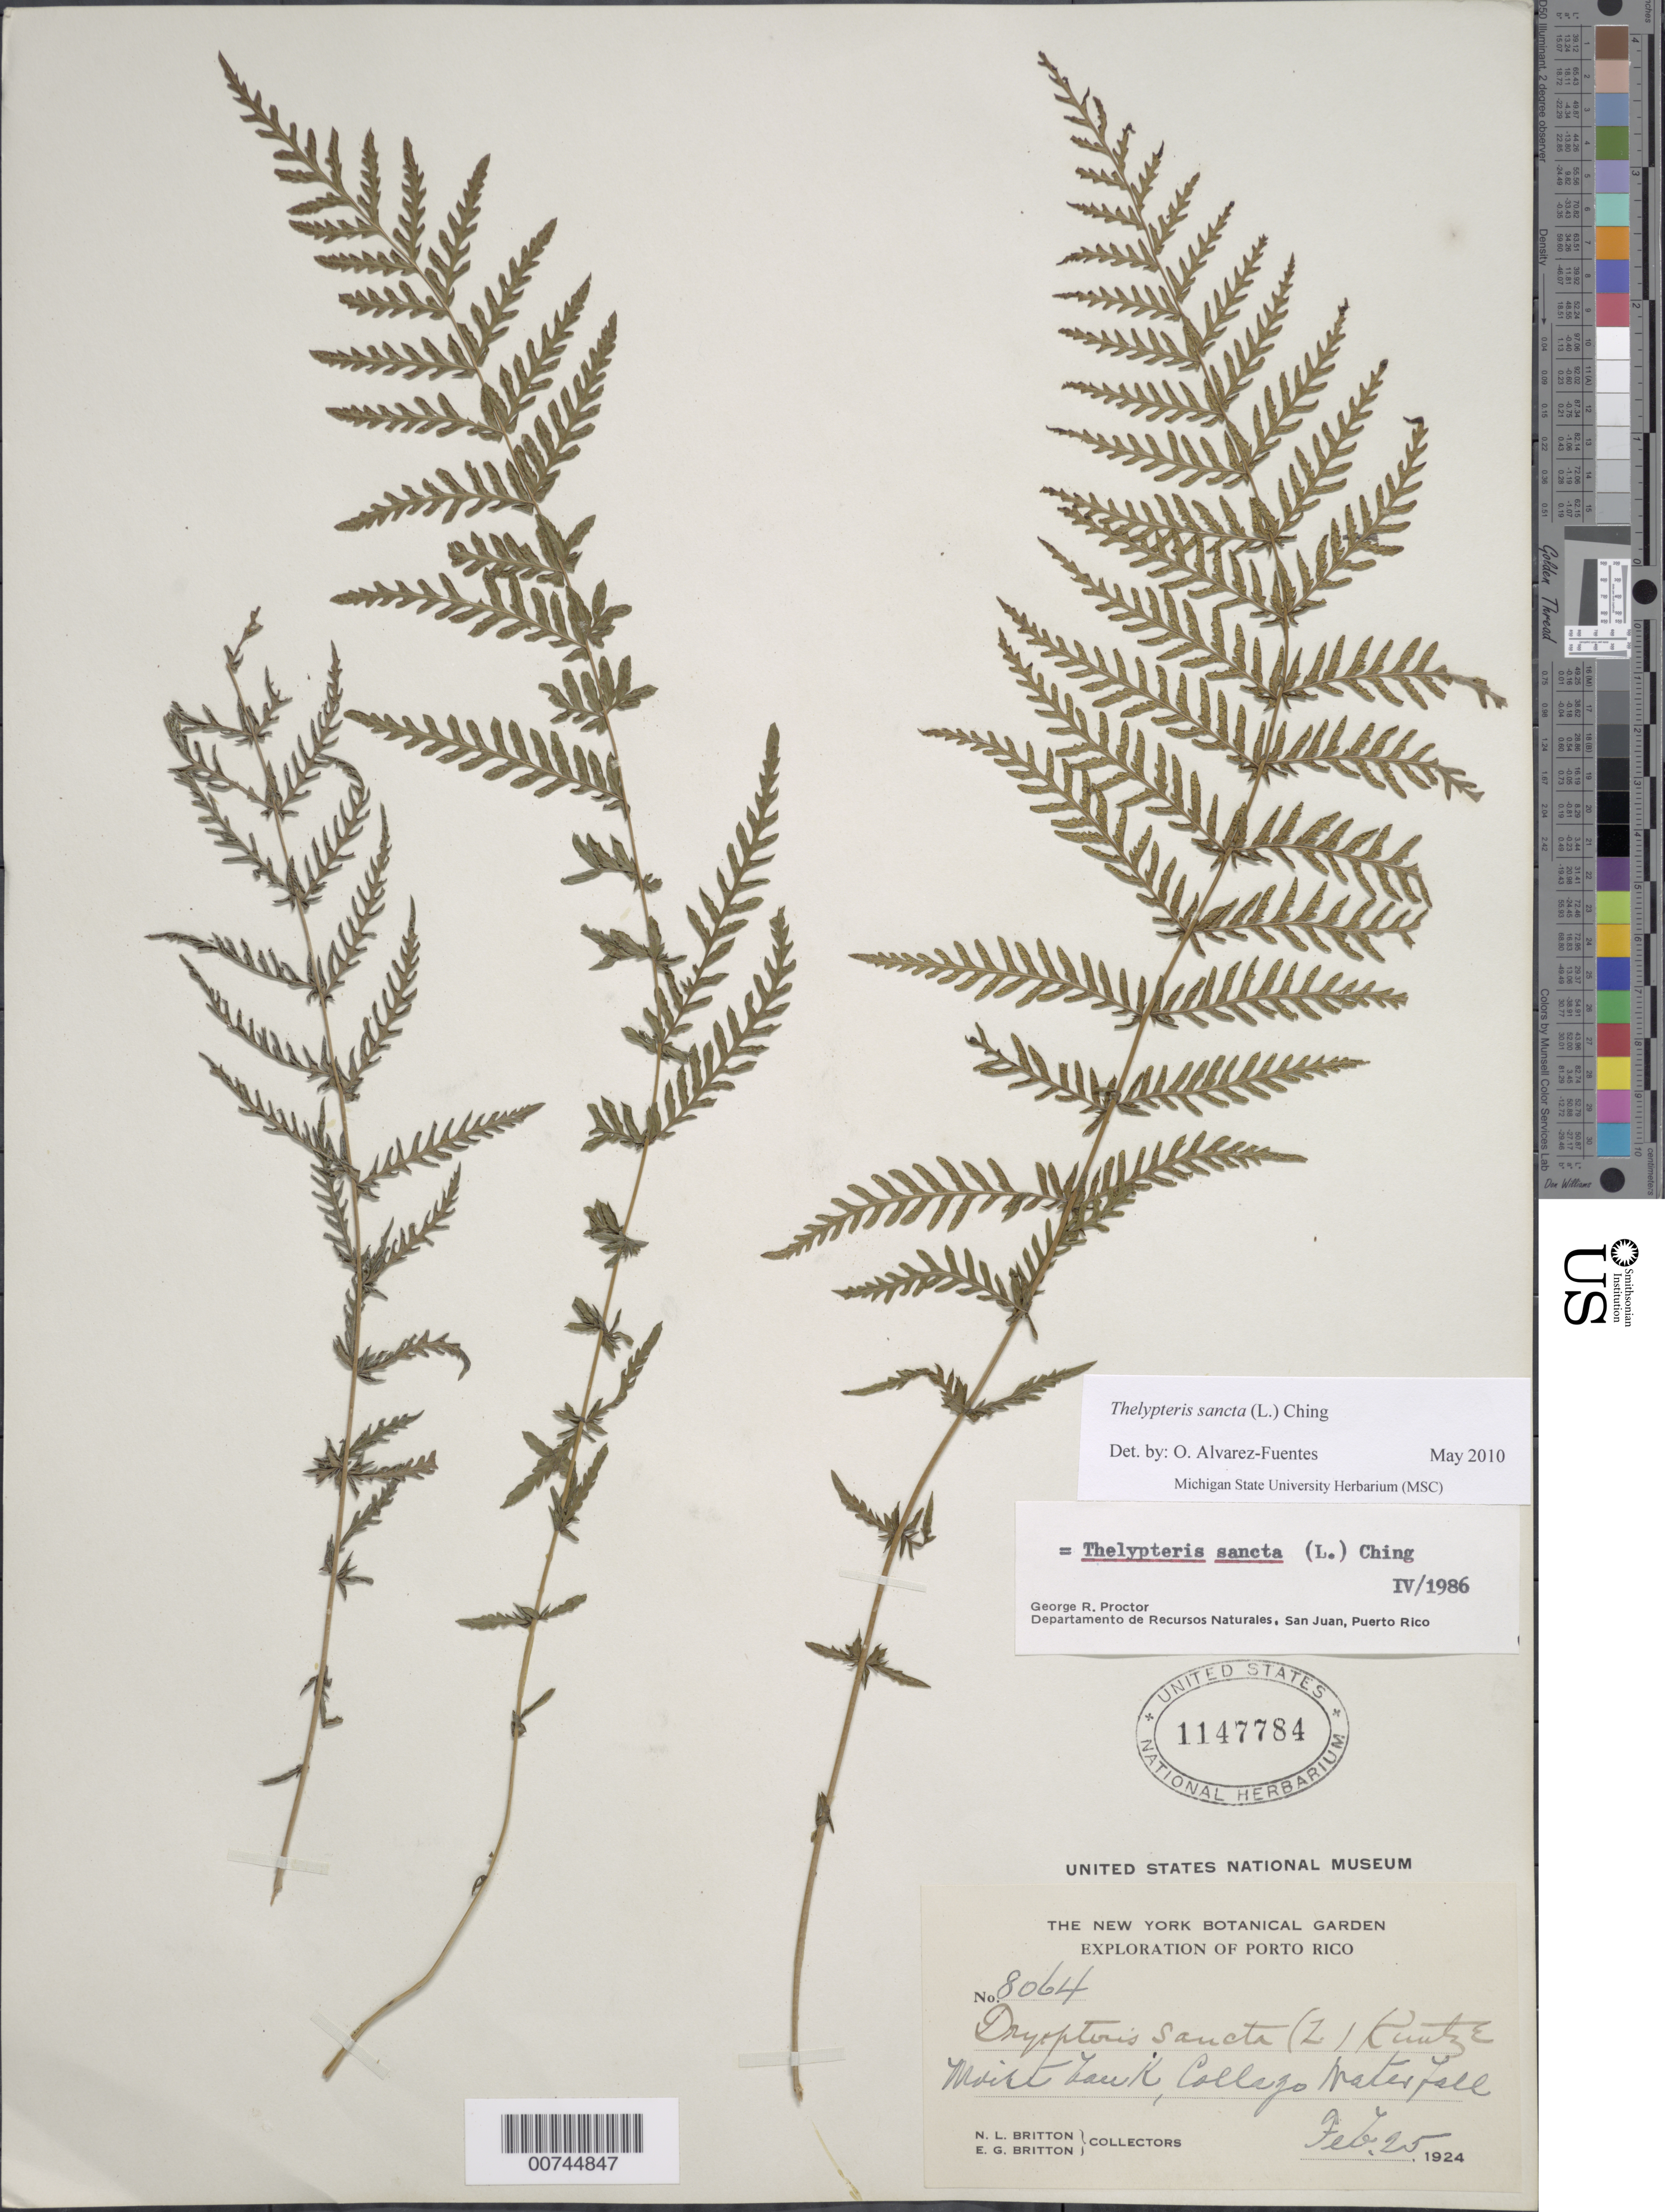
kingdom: Plantae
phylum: Tracheophyta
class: Polypodiopsida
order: Polypodiales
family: Thelypteridaceae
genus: Amauropelta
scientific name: Amauropelta sancta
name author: (L.) Pic. Serm.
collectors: N. Britton & E. G. Britton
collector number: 8064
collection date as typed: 25 Feb 1924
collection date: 1924-02-25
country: Puerto Rico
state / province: San Sebastián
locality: Collazo Waterfall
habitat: On moist bank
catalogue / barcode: US 1147784